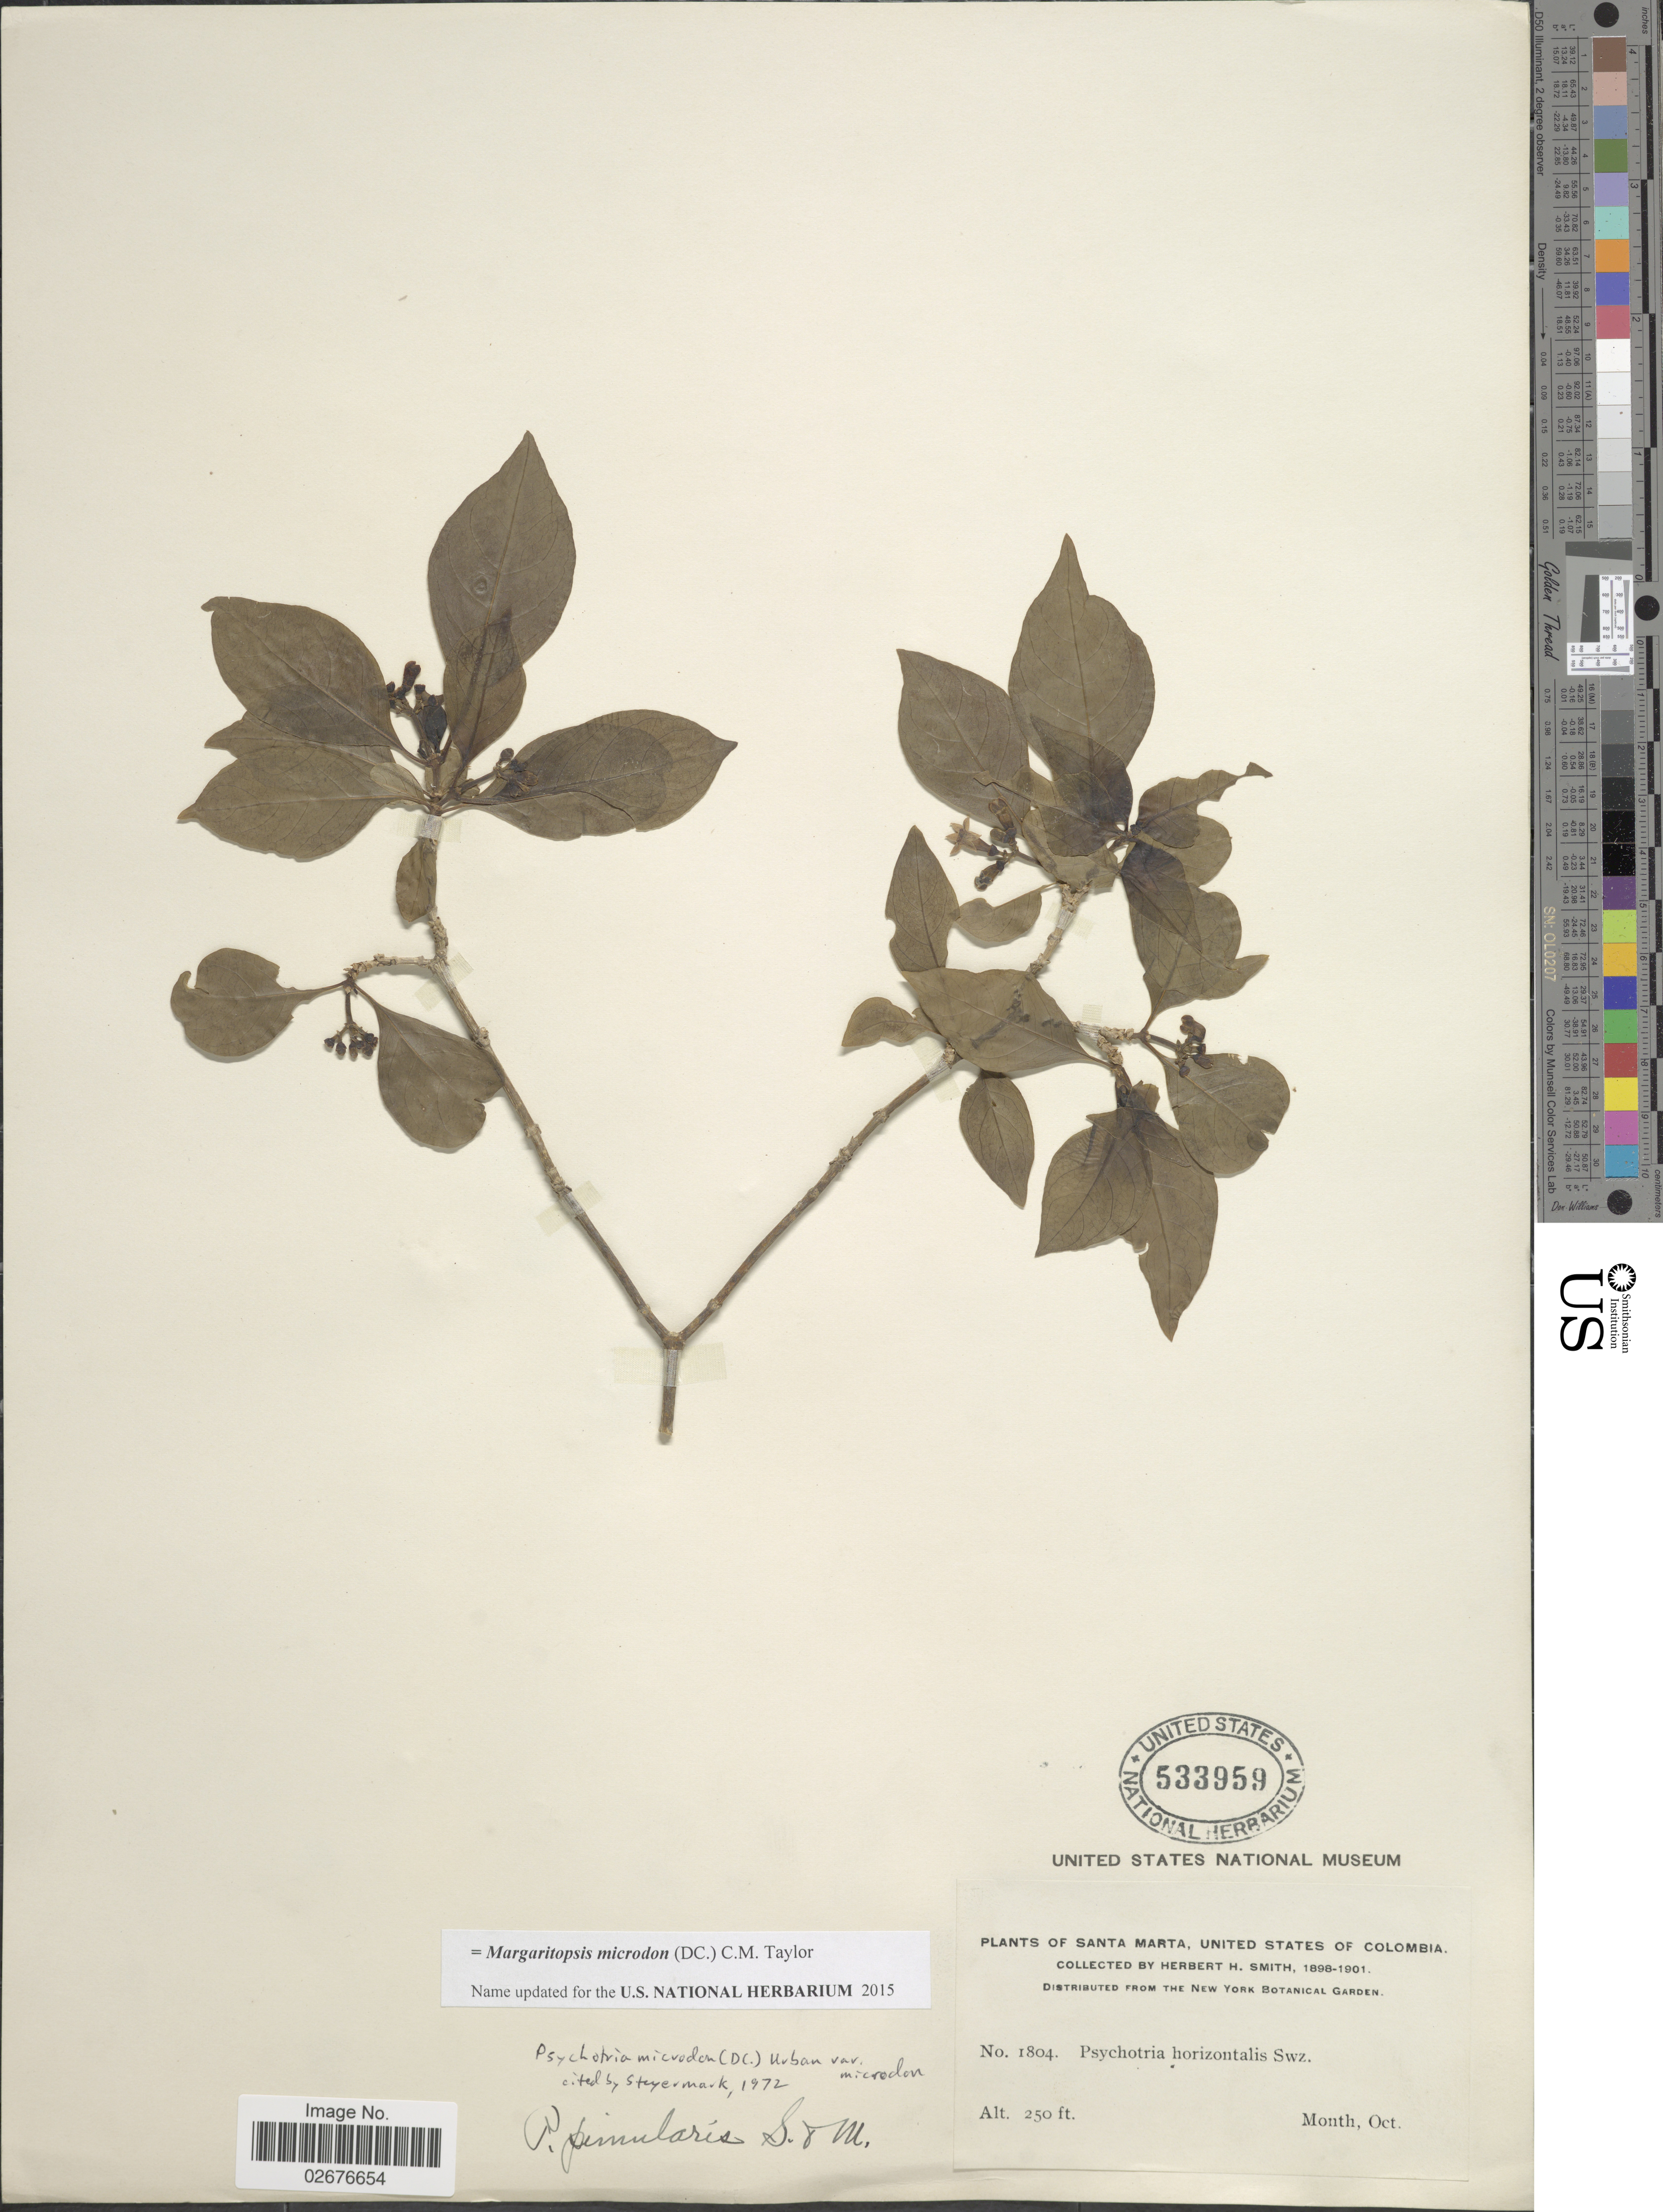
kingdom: Plantae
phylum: Tracheophyta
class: Magnoliopsida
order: Gentianales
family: Rubiaceae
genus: Margaritopsis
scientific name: Margaritopsis microdon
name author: (DC.) C.M. Taylor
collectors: Herbert H. Smith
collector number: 1804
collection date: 1898-10/1901-10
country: Colombia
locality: Santa Marta, United States of Columbia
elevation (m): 76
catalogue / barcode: US 533959